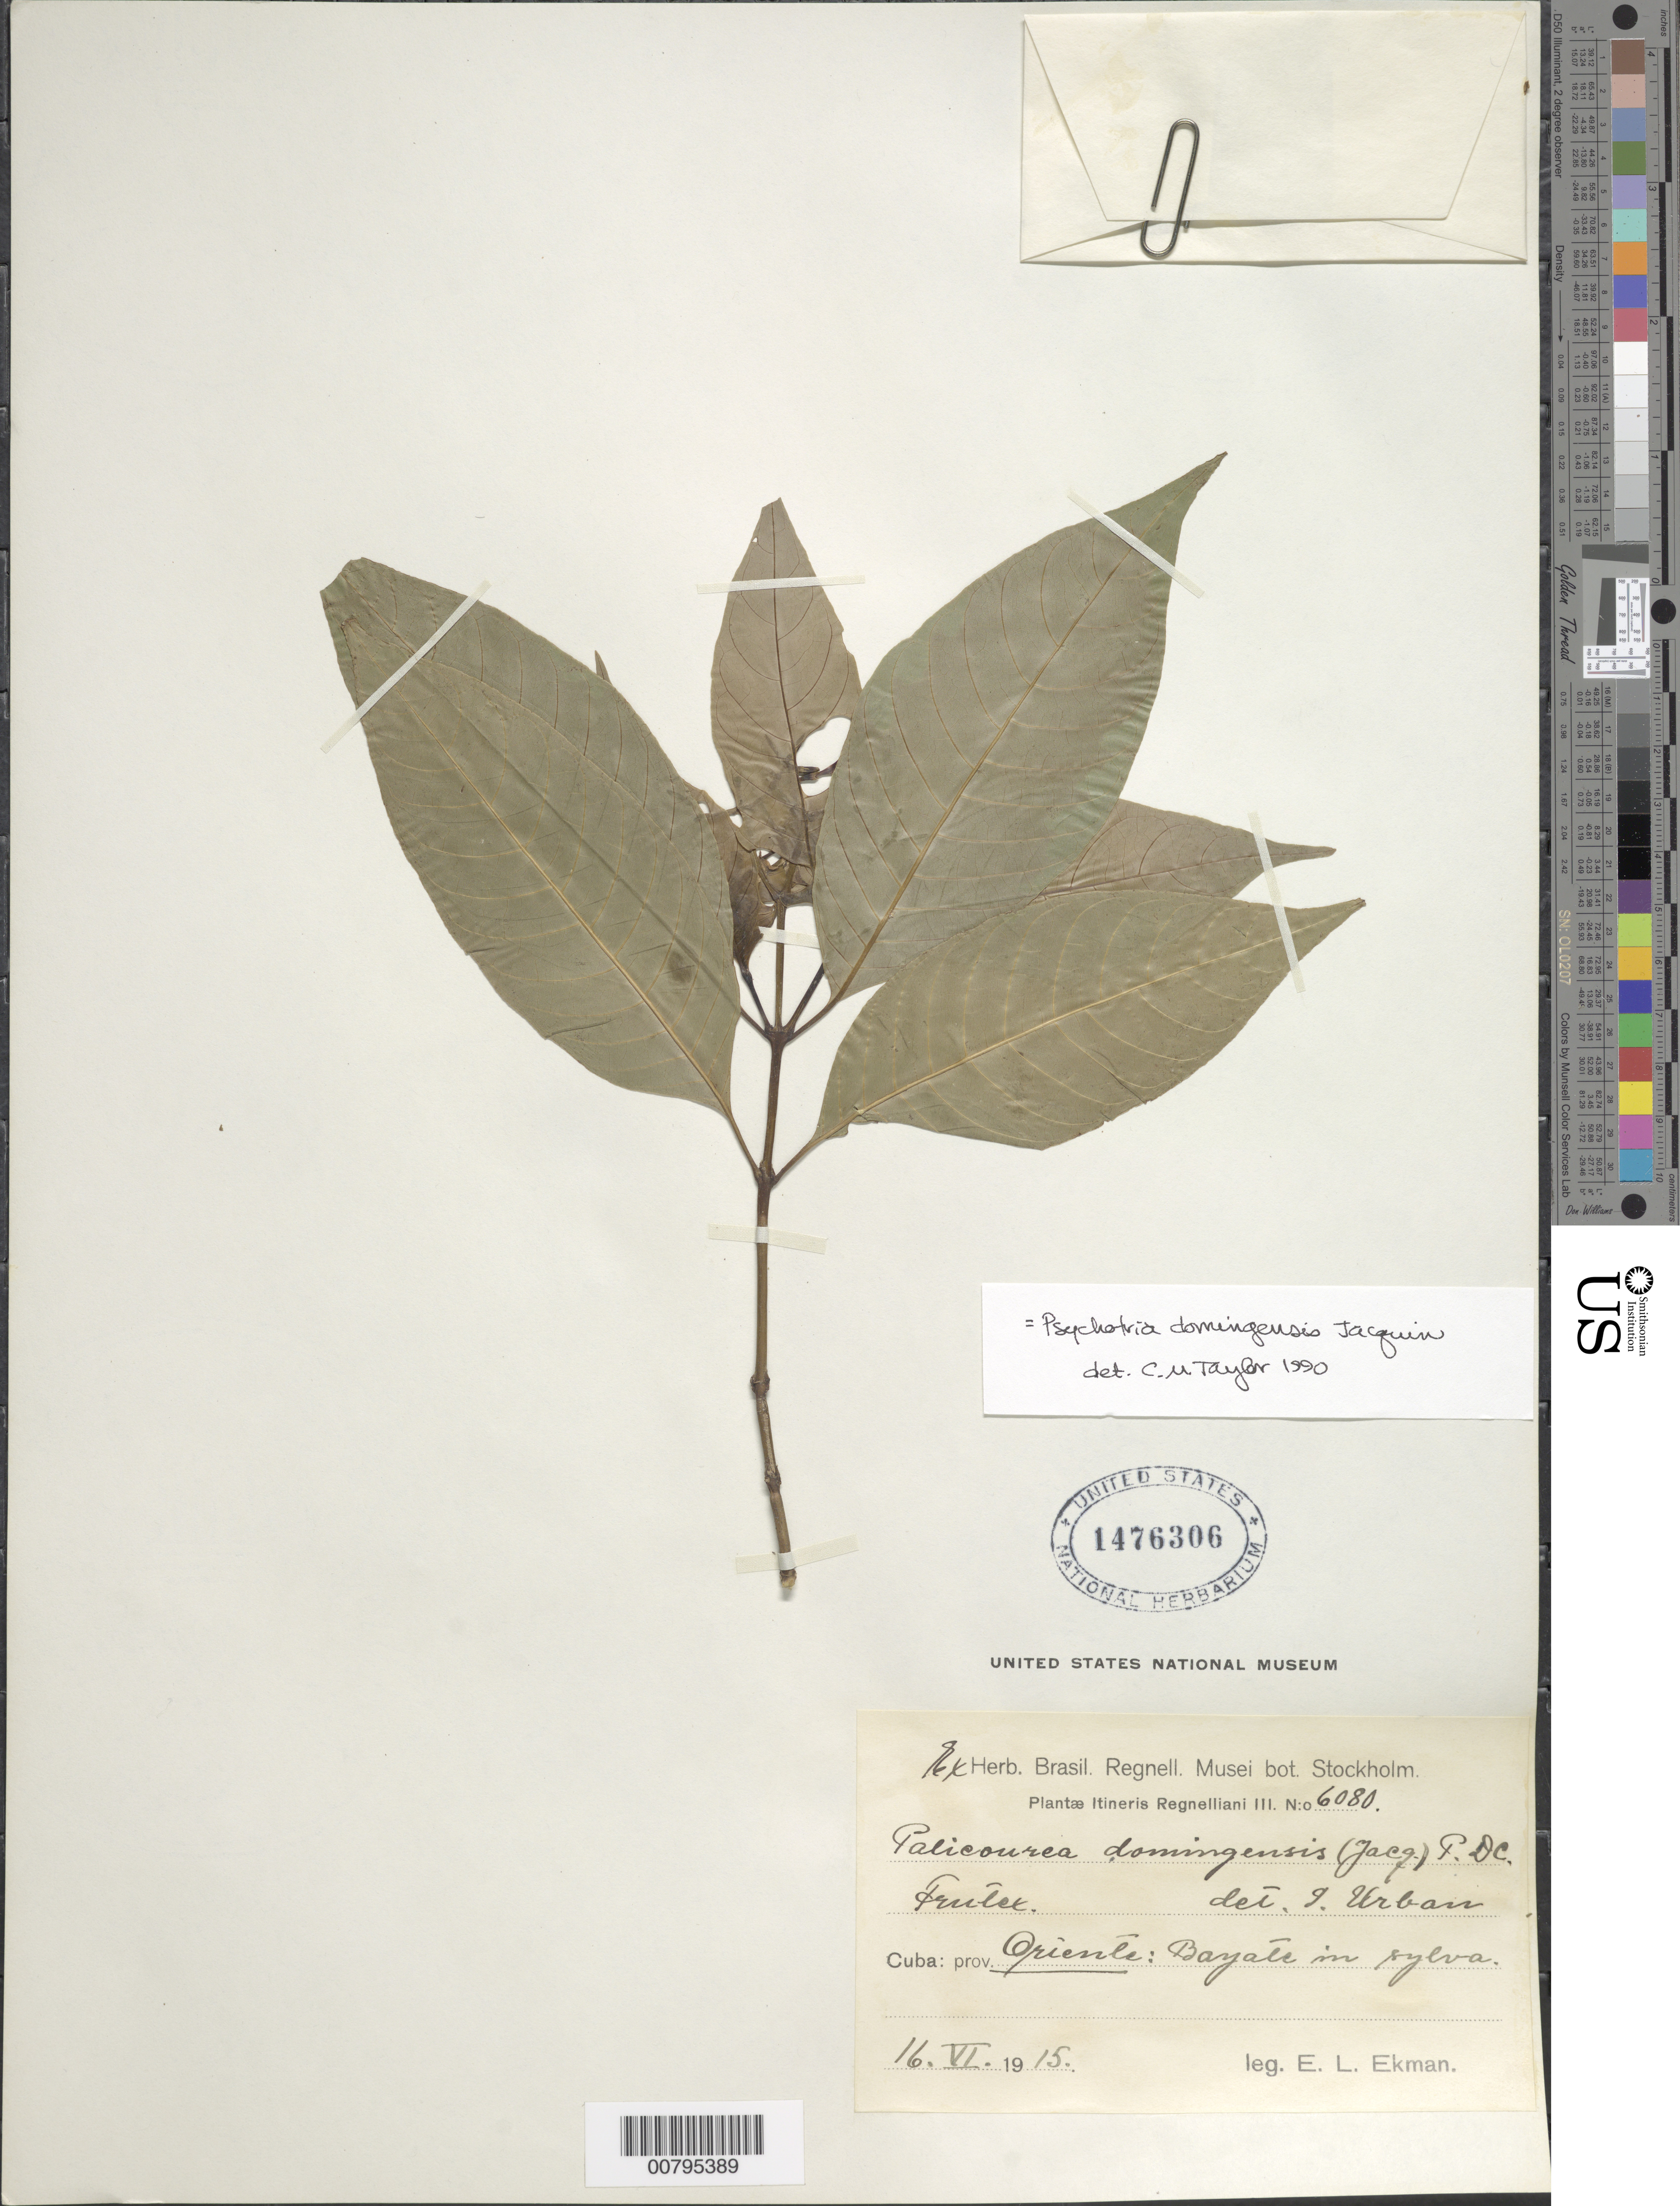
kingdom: Plantae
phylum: Tracheophyta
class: Magnoliopsida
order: Gentianales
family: Rubiaceae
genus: Psychotria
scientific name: Psychotria domingensis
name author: Jacq.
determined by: Taylor, Charlotte M.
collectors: E. L. Ekman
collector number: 6080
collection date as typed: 16 Jun 1915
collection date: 1915-06-16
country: Cuba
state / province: Oriente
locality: Bayate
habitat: In sylva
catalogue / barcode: US 1476306